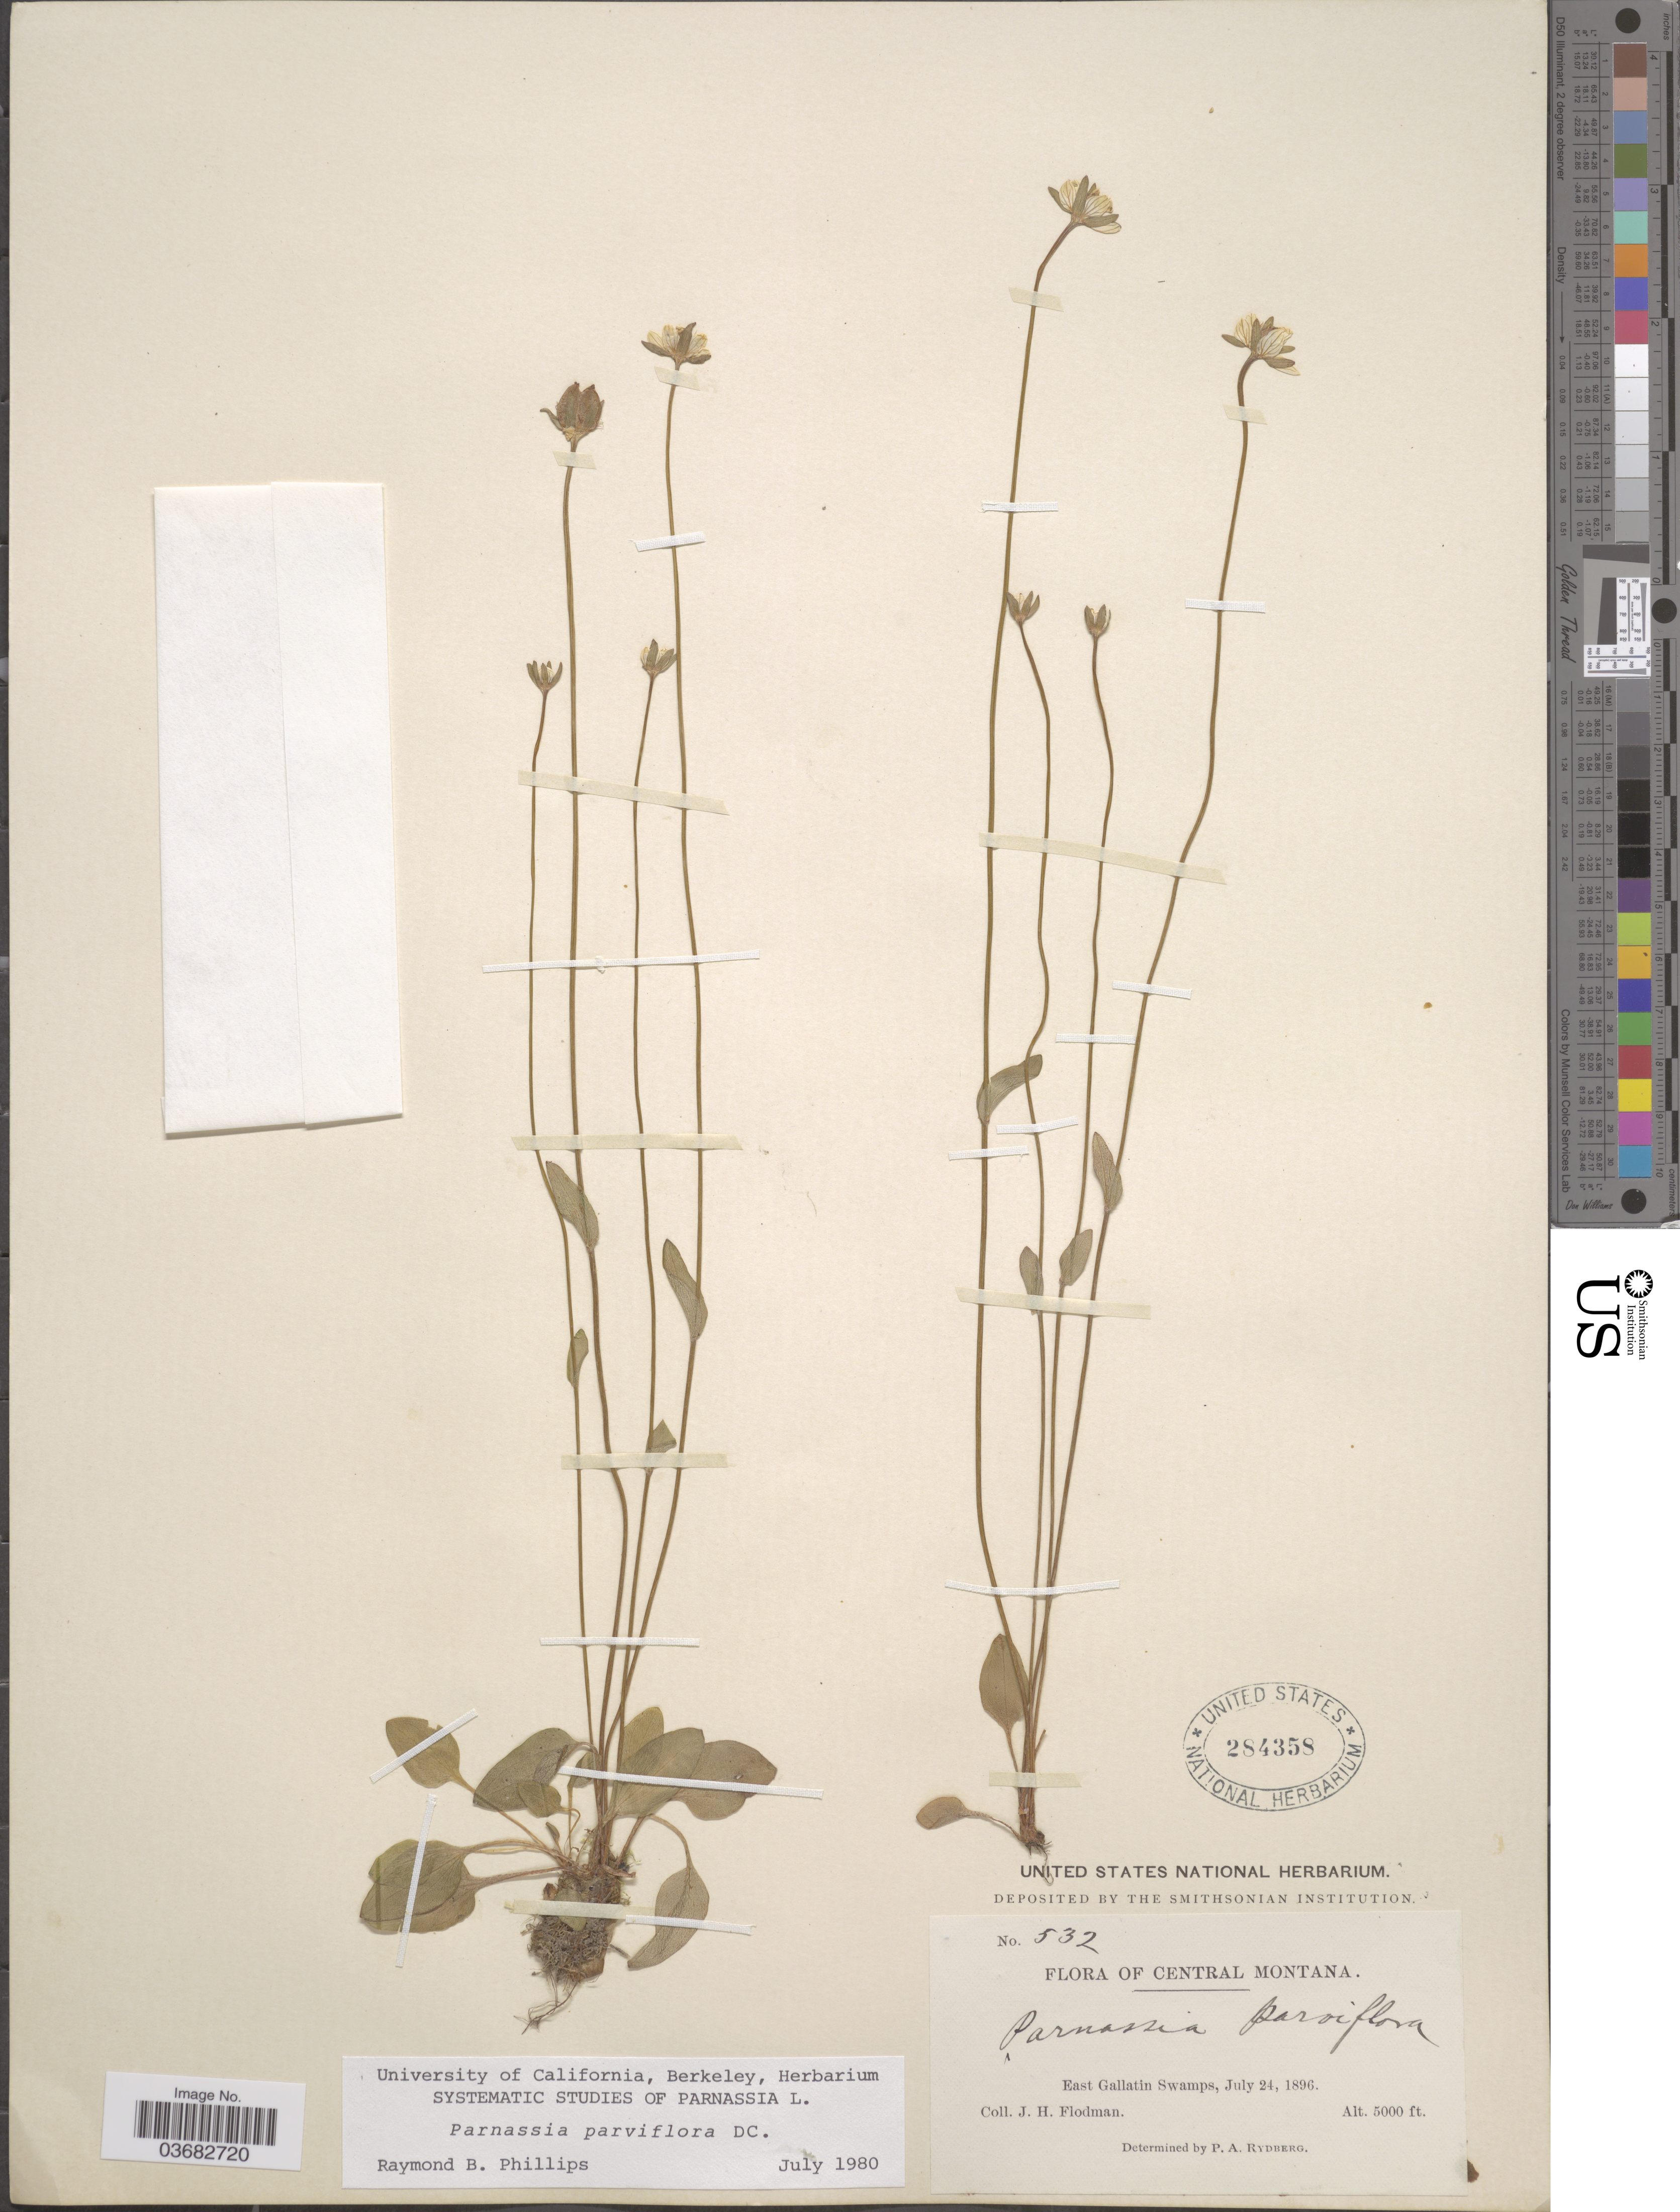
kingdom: Plantae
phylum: Tracheophyta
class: Magnoliopsida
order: Celastrales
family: Parnassiaceae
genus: Parnassia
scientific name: Parnassia parviflora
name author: DC.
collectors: J. Flodman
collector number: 532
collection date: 1896-07-24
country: United States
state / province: Montana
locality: Central Montana. East Gallatin Swamps.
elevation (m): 1524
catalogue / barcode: US 284358